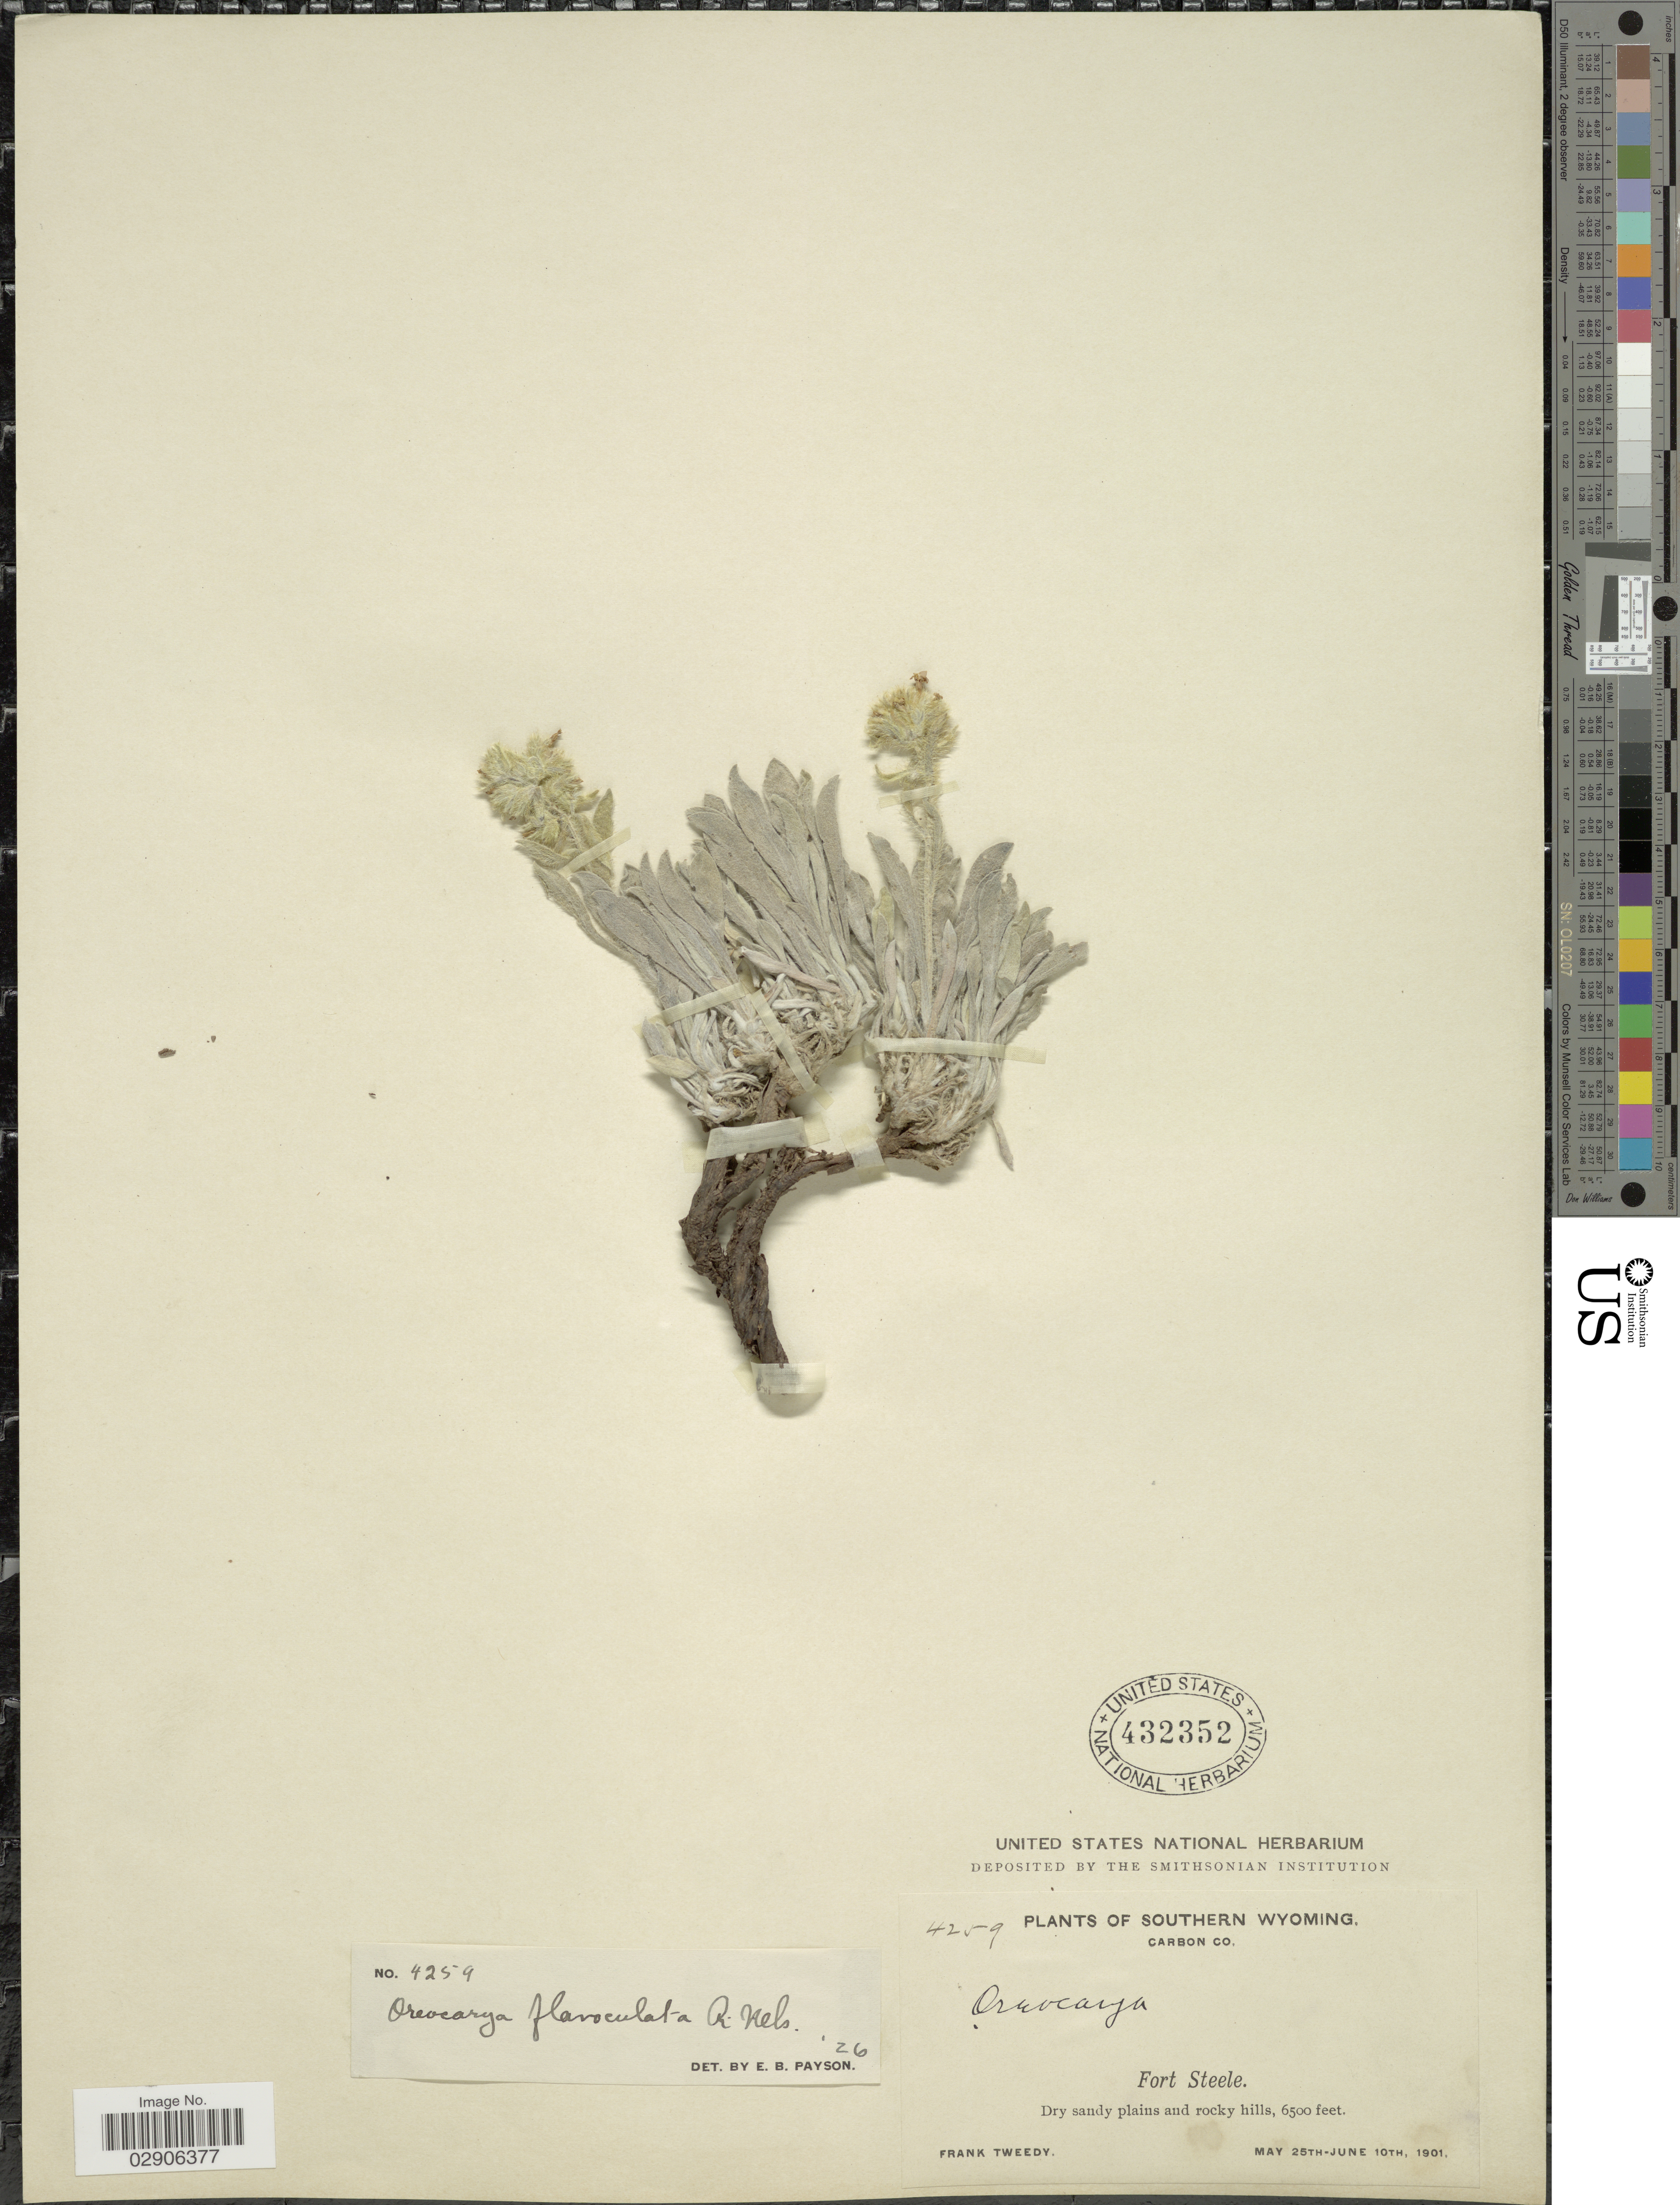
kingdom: Plantae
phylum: Tracheophyta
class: Magnoliopsida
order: Boraginales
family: Boraginaceae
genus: Cryptantha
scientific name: Cryptantha flavoculata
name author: (A. Nelson) Payson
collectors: F. Tweedy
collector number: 4259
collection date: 1901-05-25/1901-06-10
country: United States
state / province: Wyoming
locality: Southern Wyoming. Carbon Co. Fort Steele.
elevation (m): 1981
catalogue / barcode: US 432352